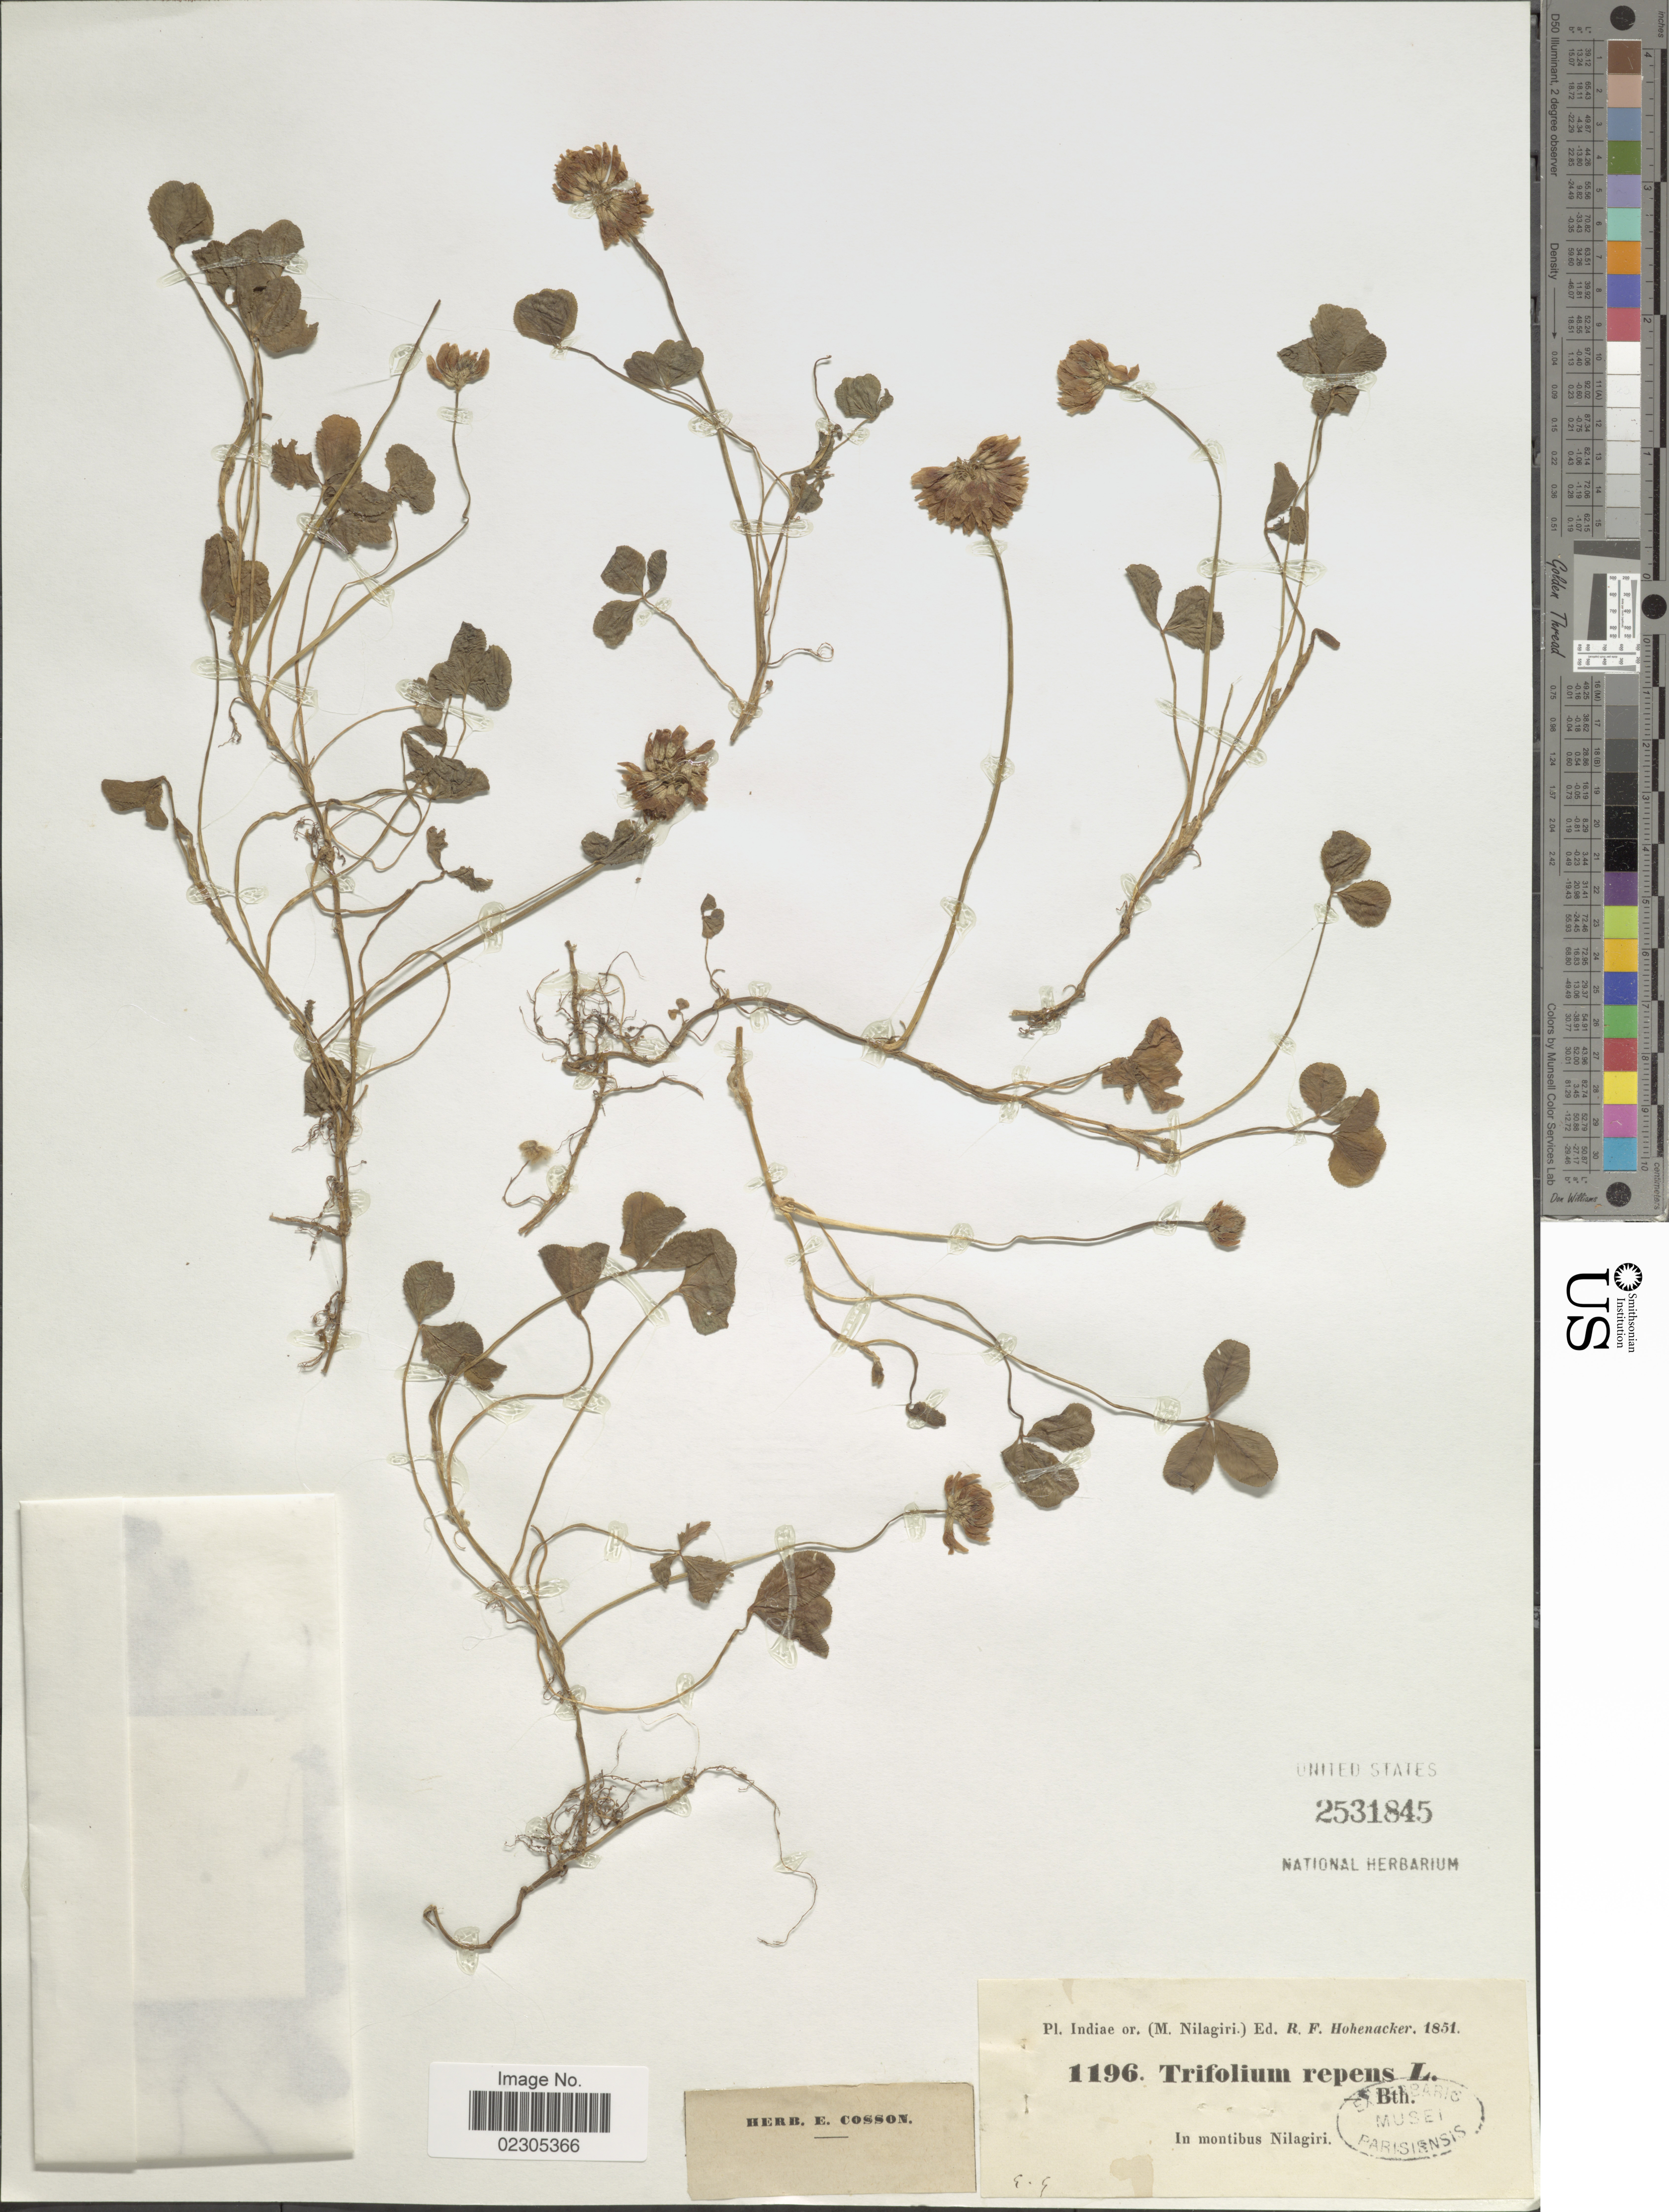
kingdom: Plantae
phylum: Tracheophyta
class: Magnoliopsida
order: Fabales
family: Fabaceae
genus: Trifolium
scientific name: Trifolium repens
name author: L.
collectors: R. F. Hohenacker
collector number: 1196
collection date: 1851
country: India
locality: In montibus Nilagiri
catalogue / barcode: US 2531845